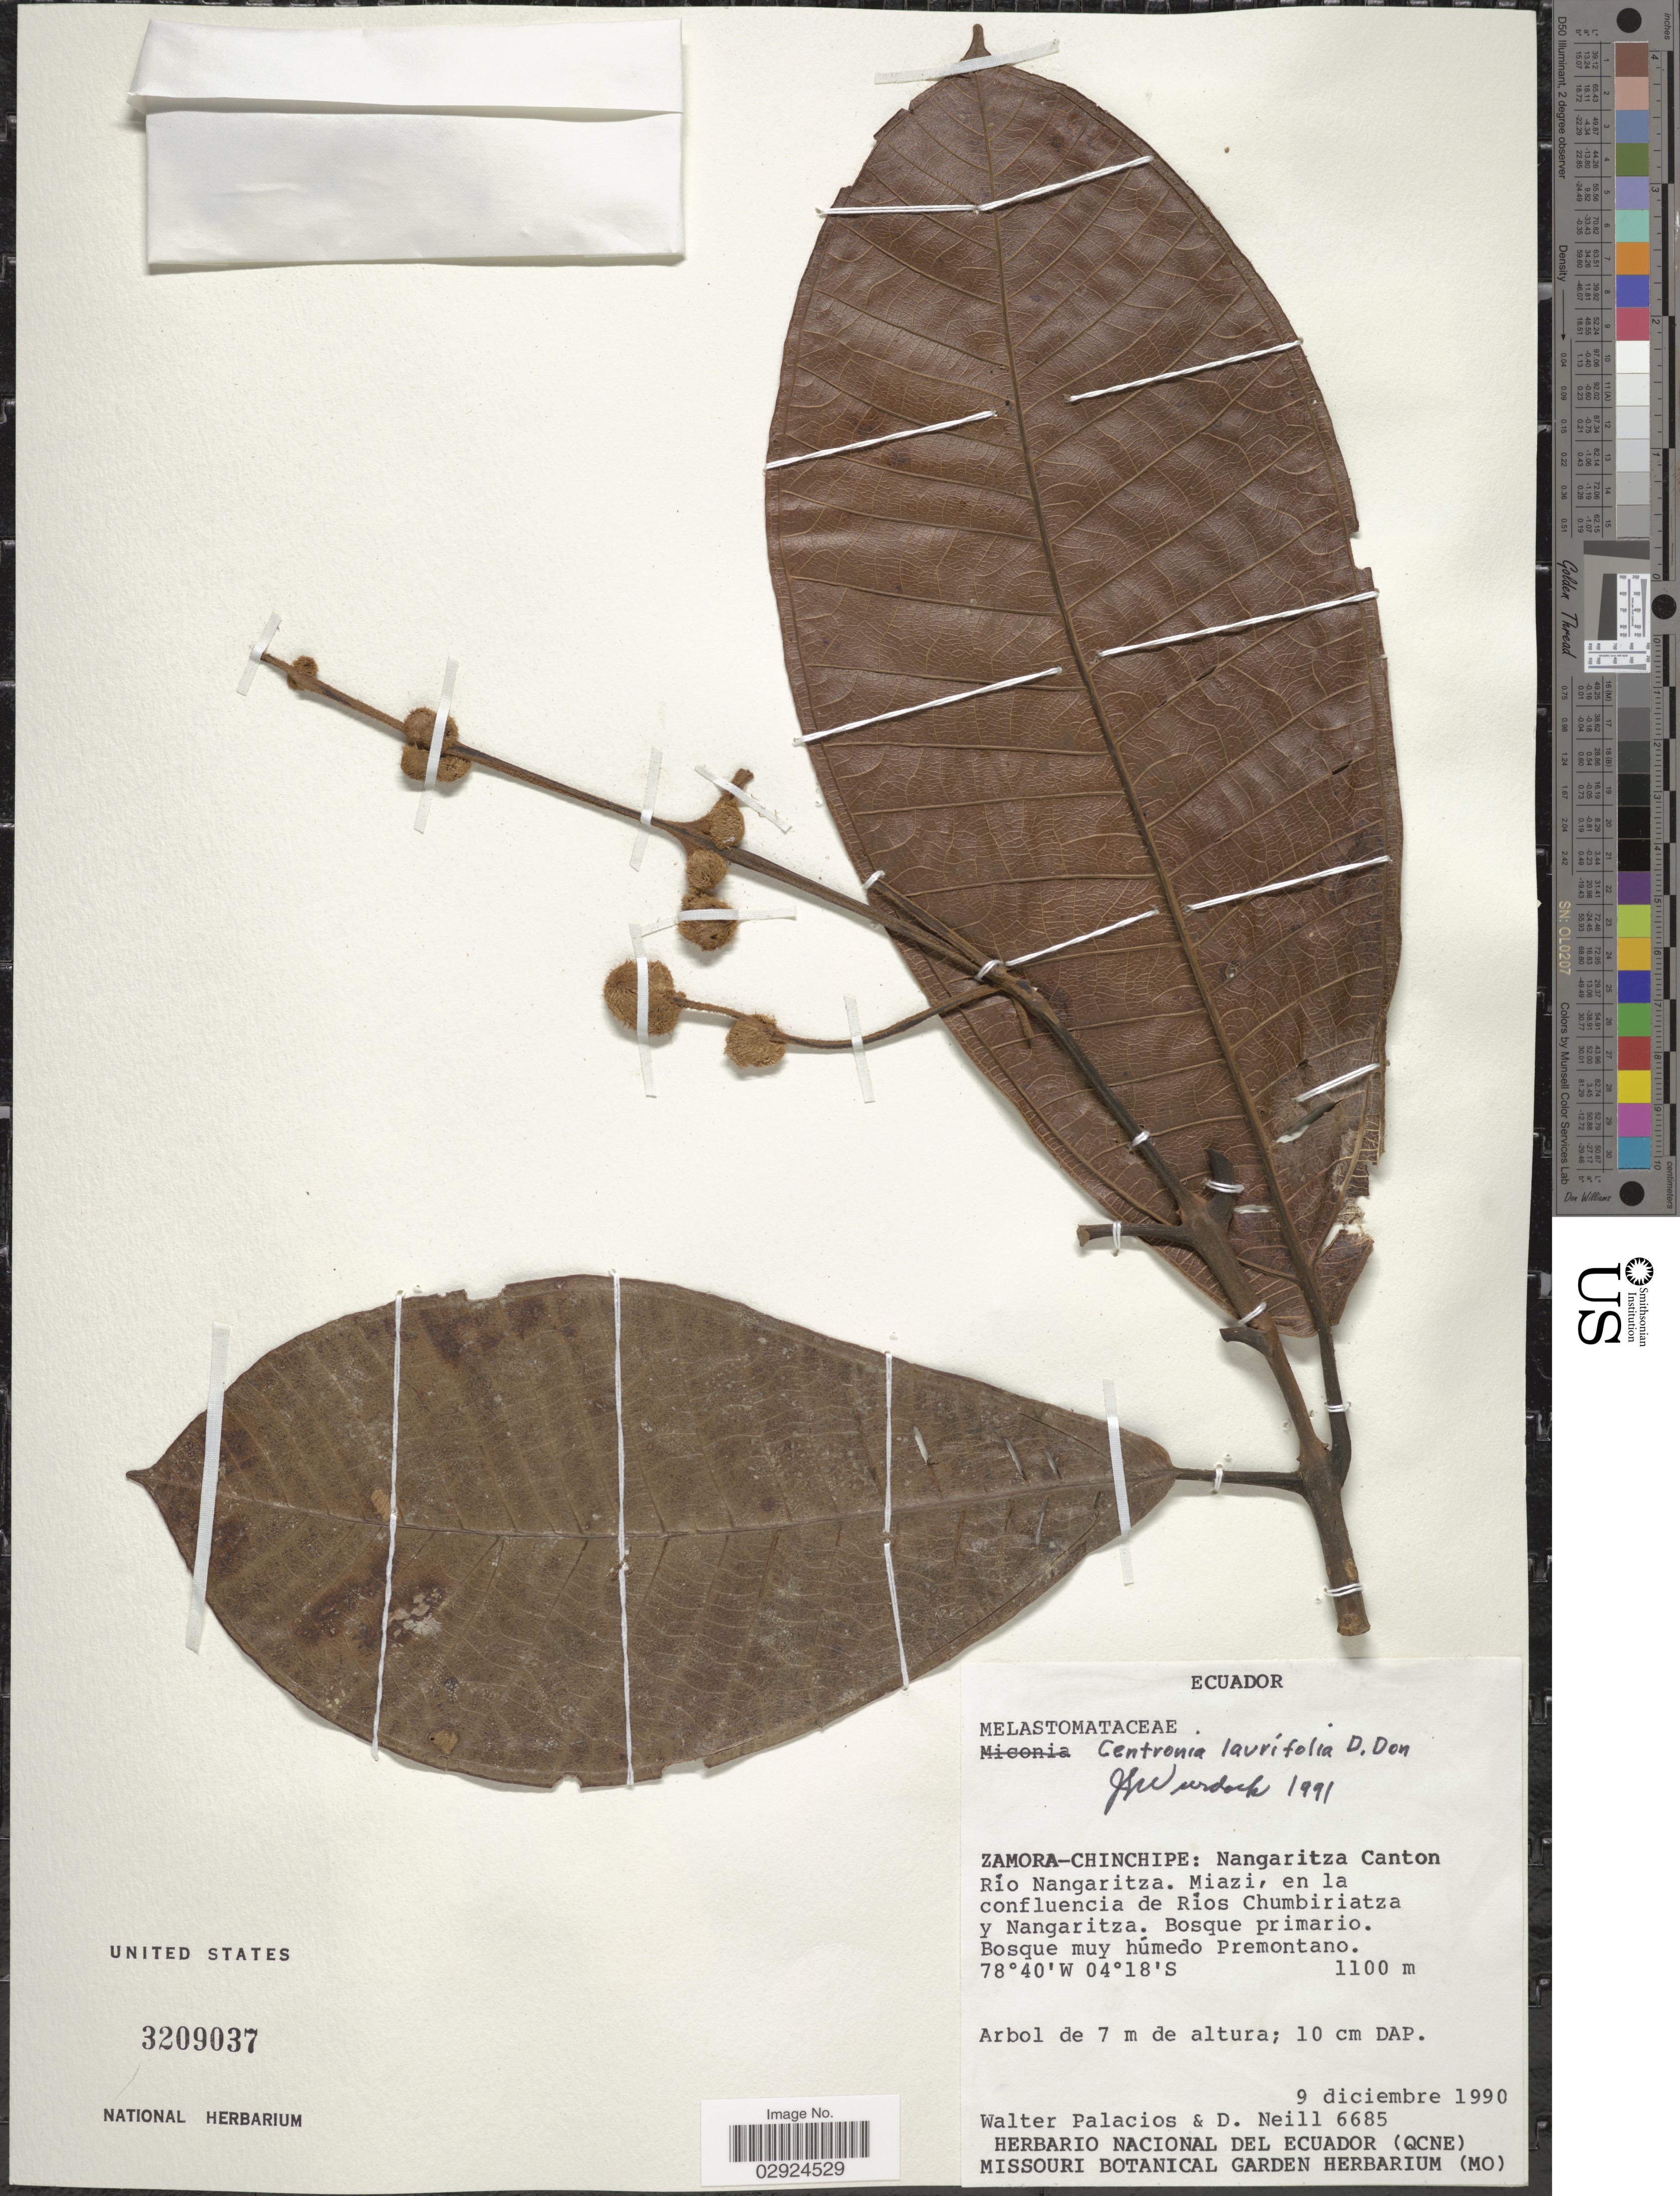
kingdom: Plantae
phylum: Tracheophyta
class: Magnoliopsida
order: Myrtales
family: Melastomataceae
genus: Centronia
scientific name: Centronia laurifolia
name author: D. Don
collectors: W. Palacios & D. Neill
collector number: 6685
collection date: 1990-12-09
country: Ecuador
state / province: Zamora-Chinchipe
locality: Nangaritza Canton. Río Nangaritza. Miazi, en la confluencia de Ríos Chumbiriatza y Nangaritza.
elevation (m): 1100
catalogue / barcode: US 3209037